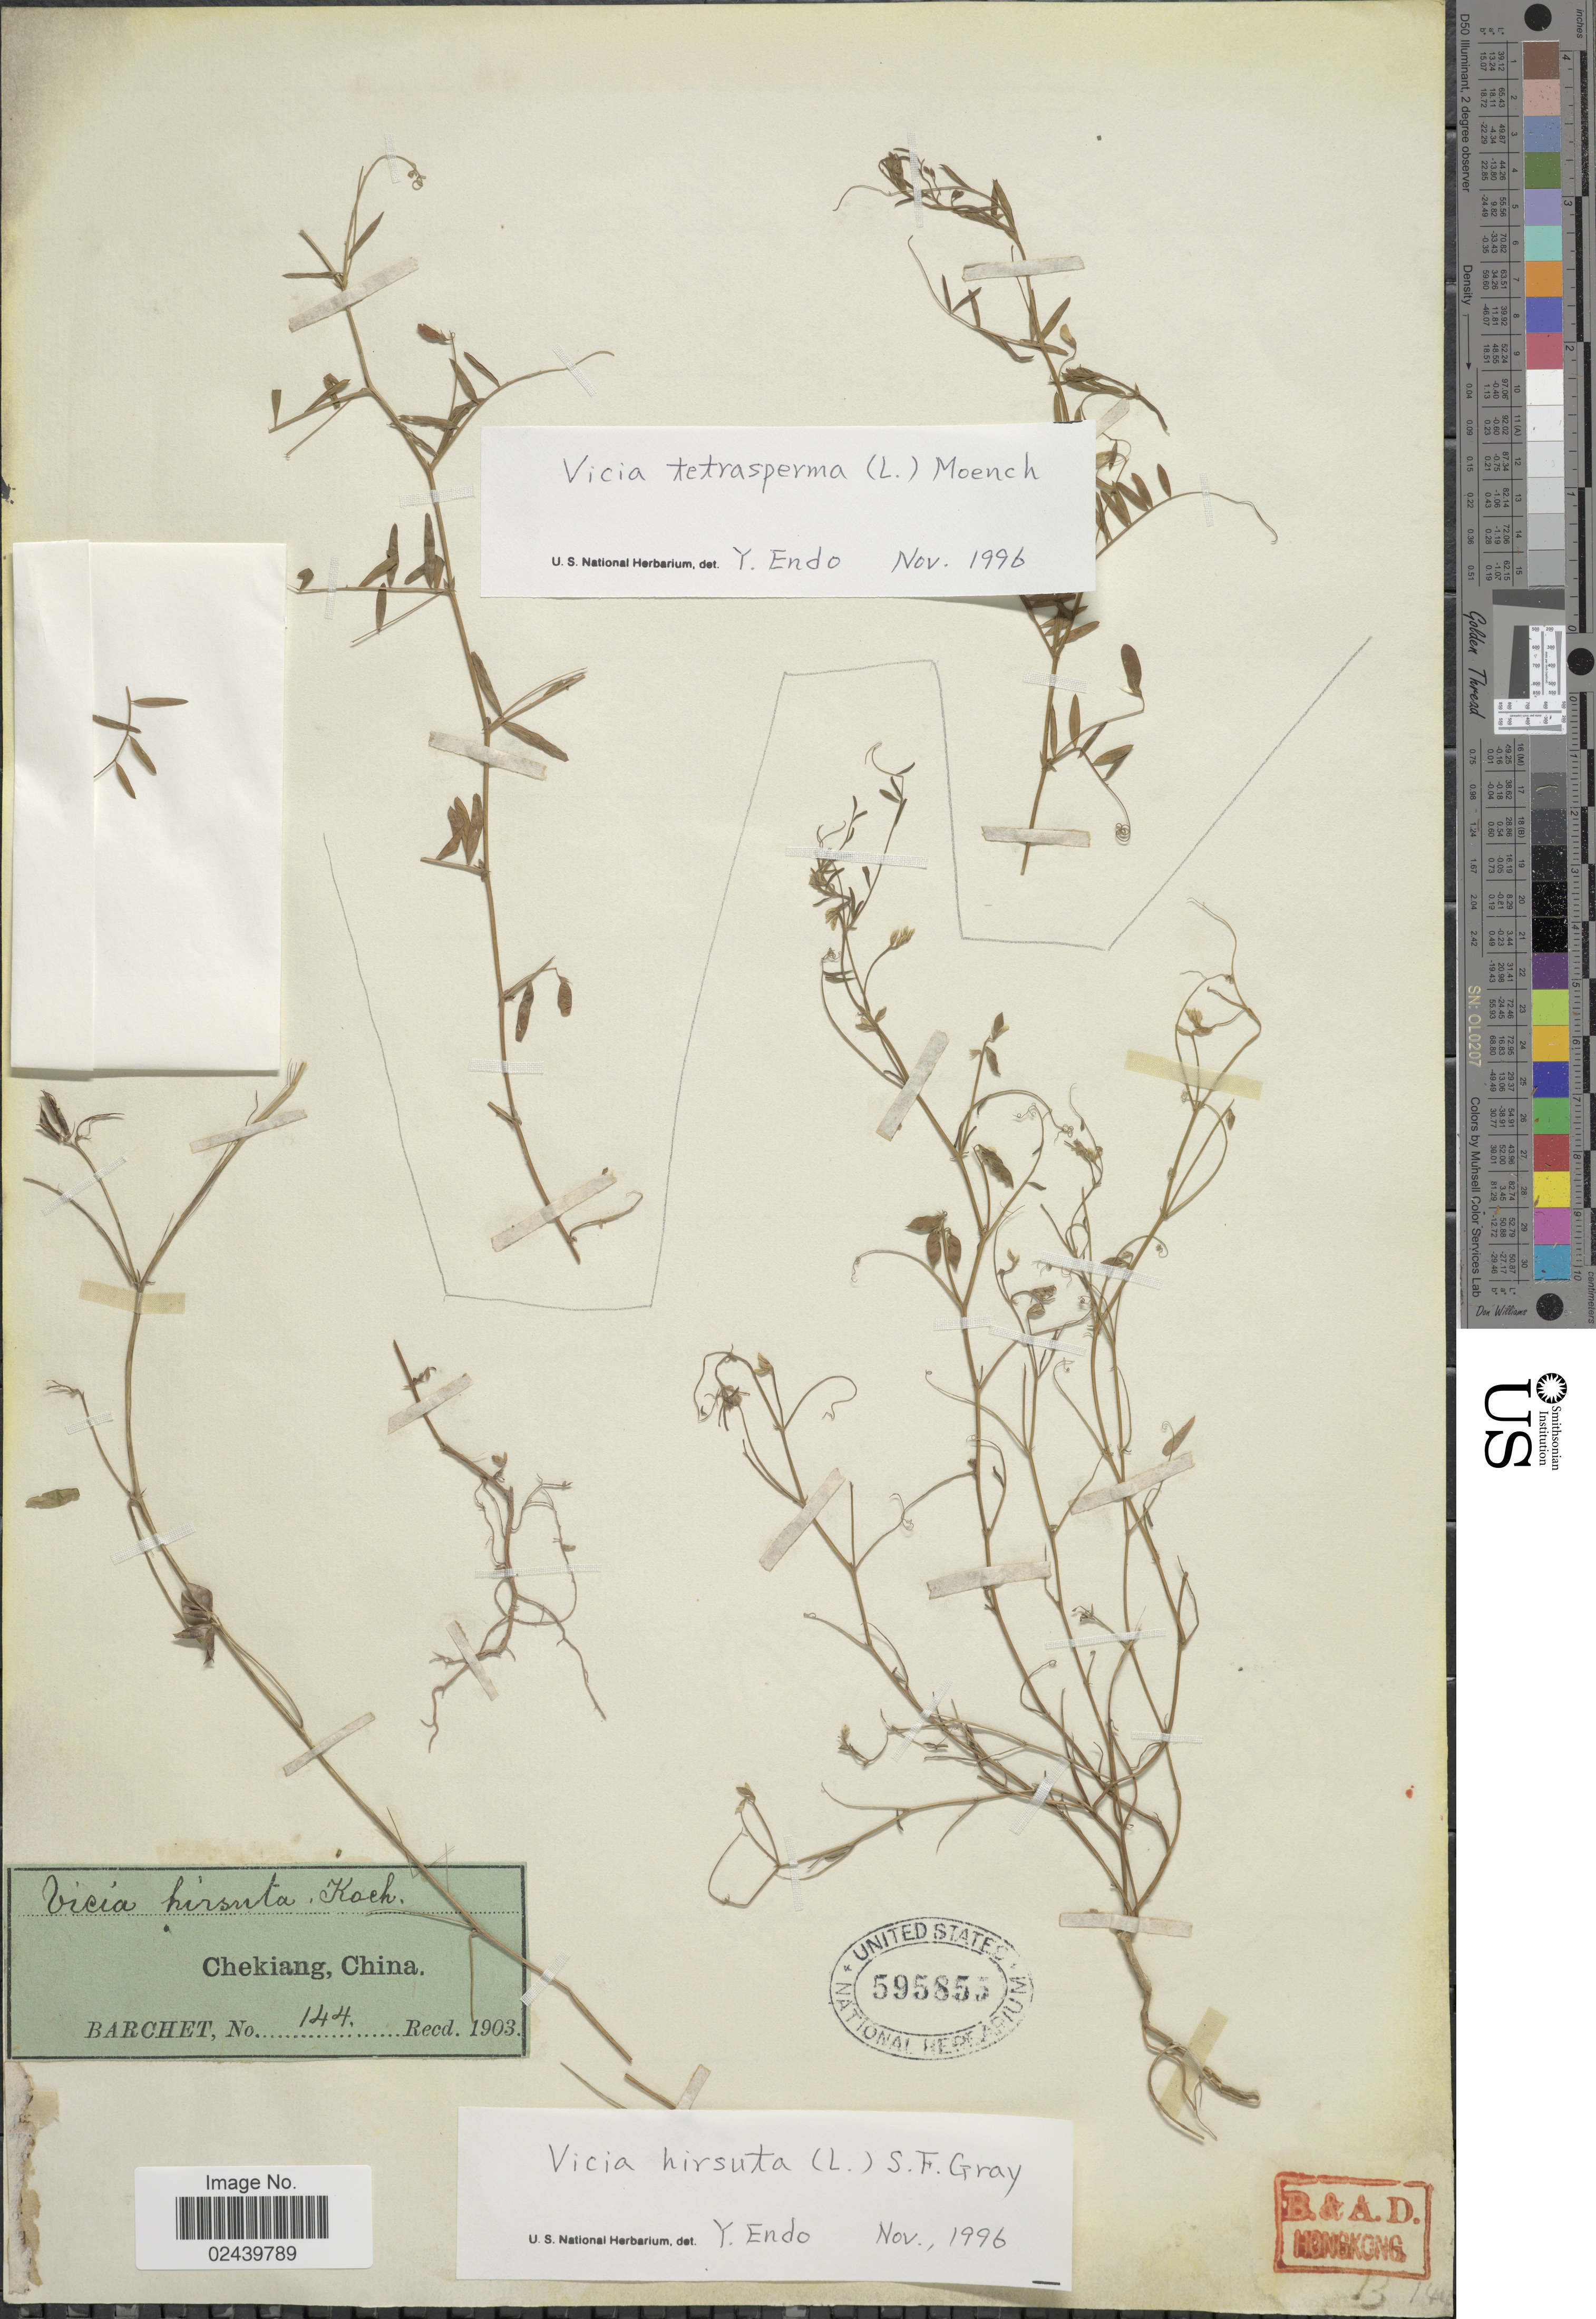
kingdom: Plantae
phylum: Tracheophyta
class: Magnoliopsida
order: Fabales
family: Fabaceae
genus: Vicia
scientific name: Vicia hirsuta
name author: (L.) A. Gray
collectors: Barchet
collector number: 144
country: China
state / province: Zhejiang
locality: Chekiang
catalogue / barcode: US 595855